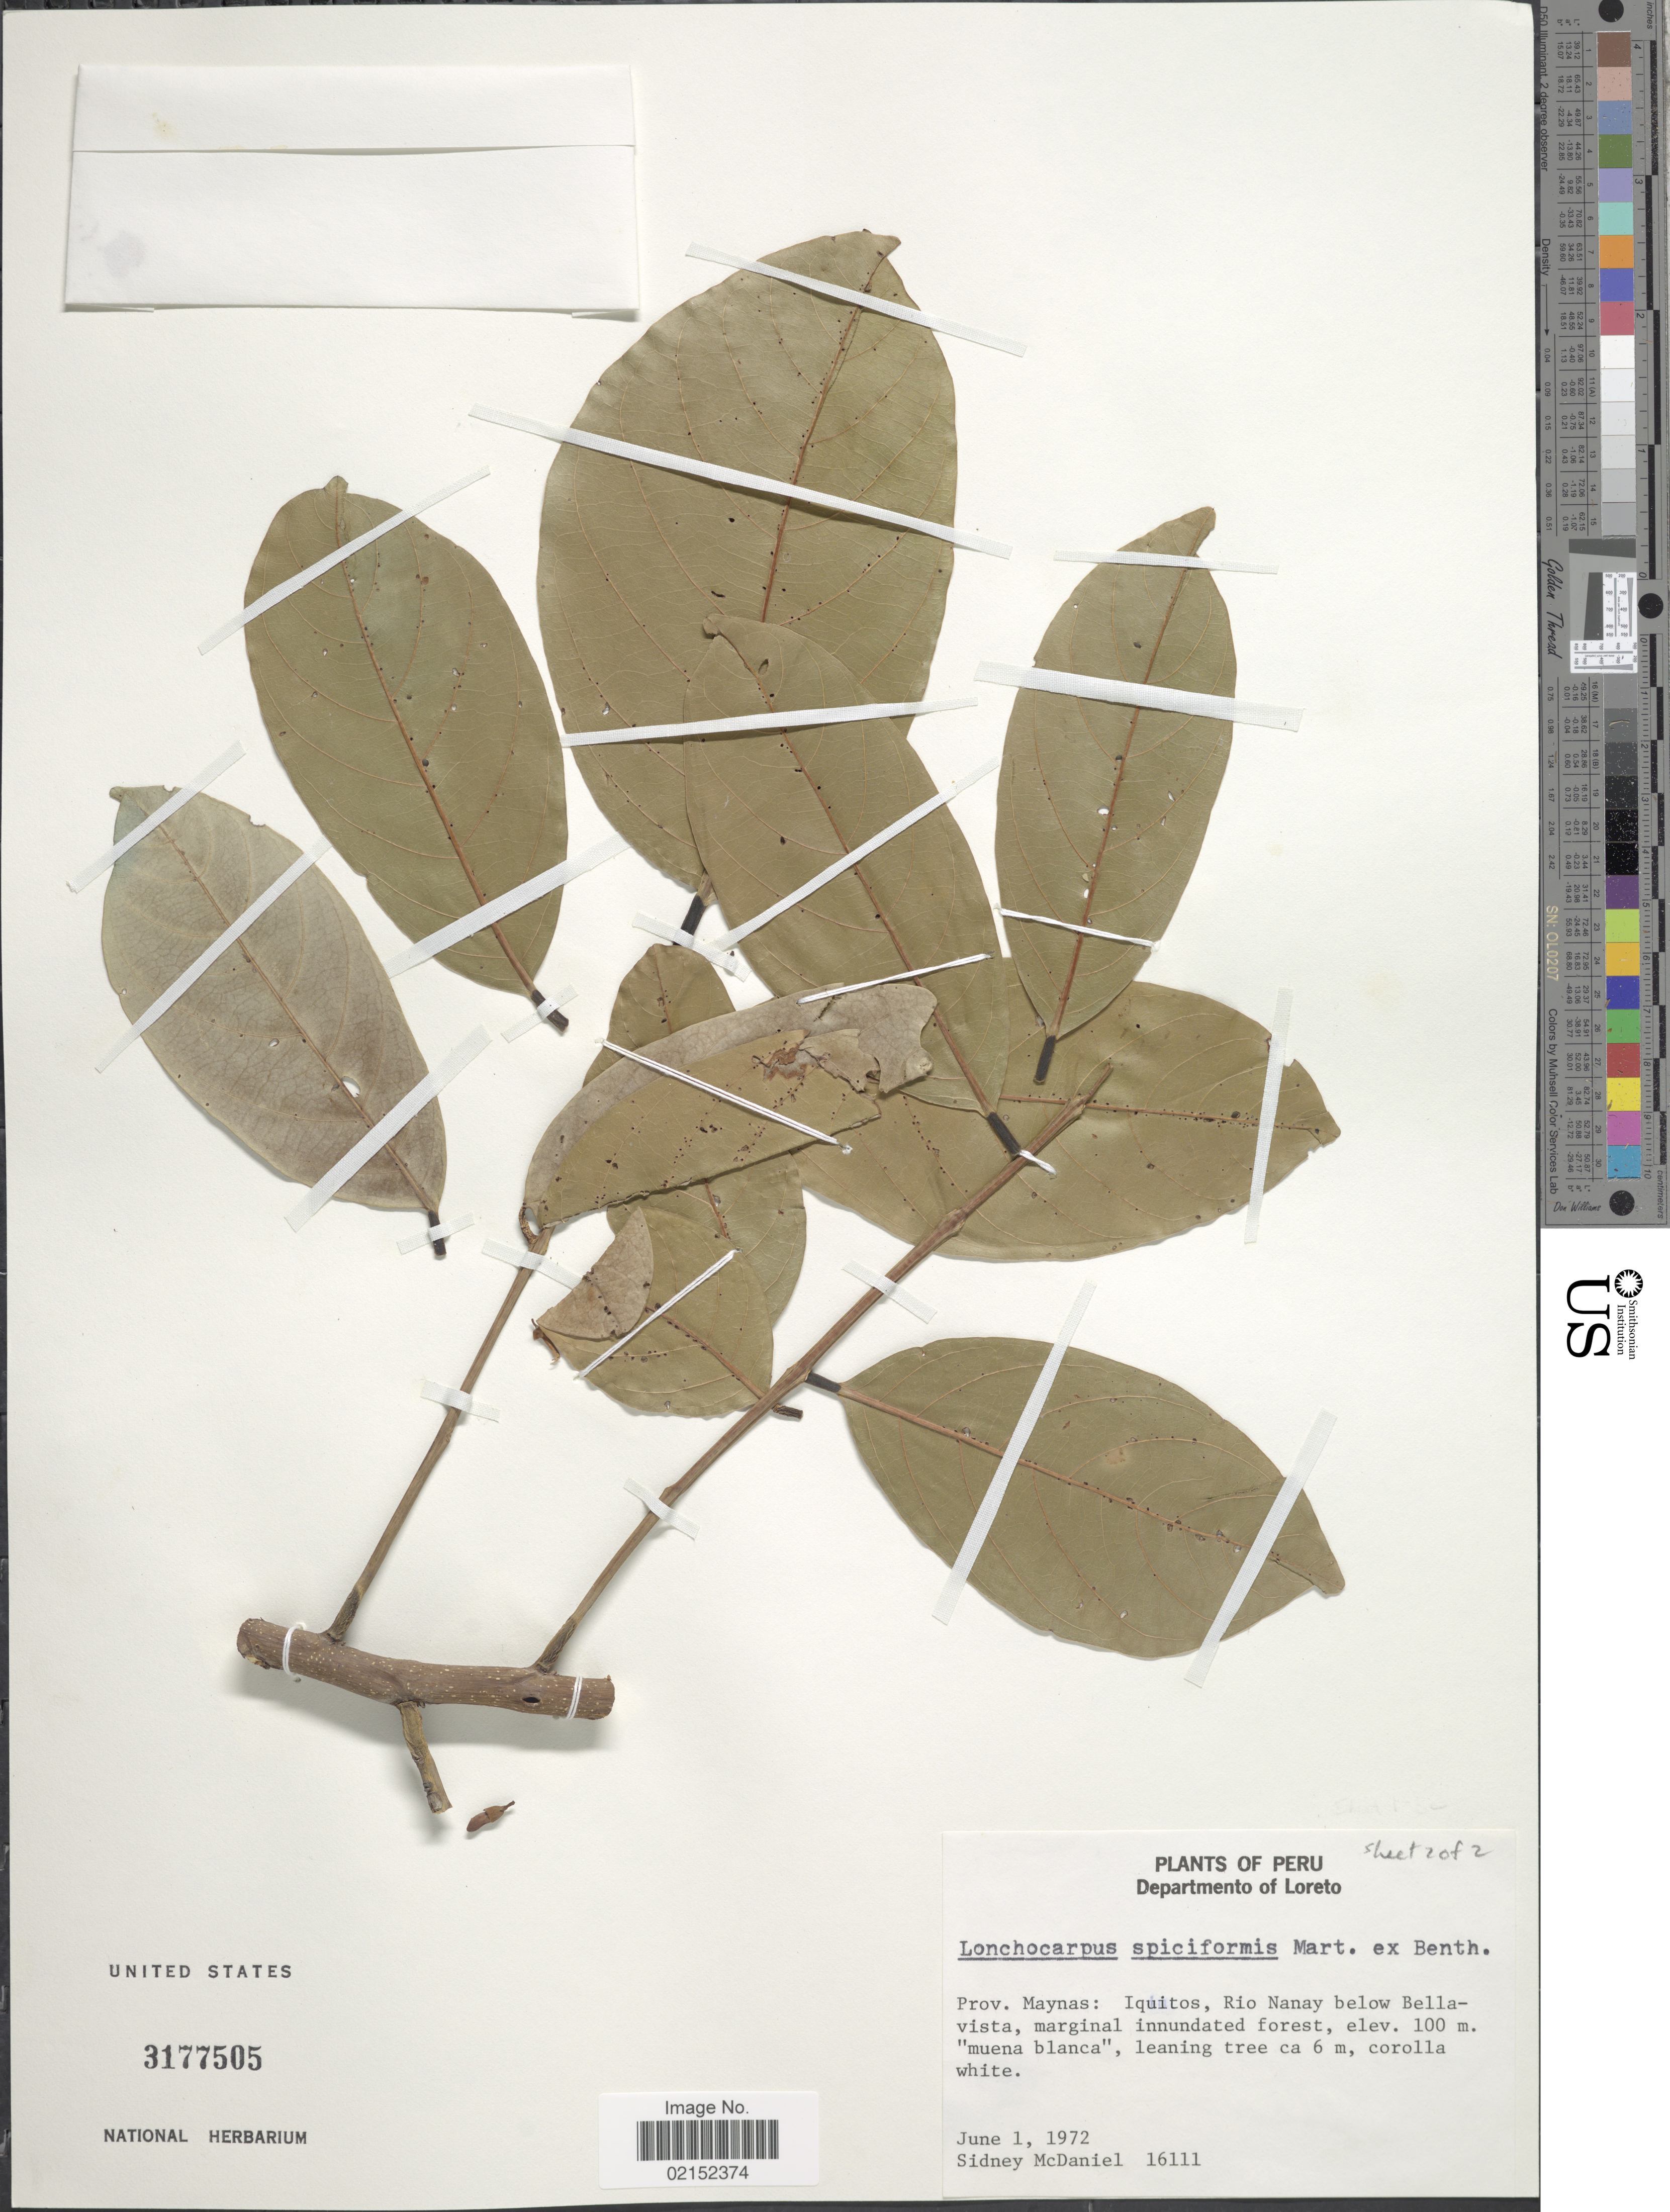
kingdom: Plantae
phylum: Tracheophyta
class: Magnoliopsida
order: Fabales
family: Fabaceae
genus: Lonchocarpus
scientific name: Lonchocarpus spiciflorus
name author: Mart. ex Benth.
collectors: S. McDaniel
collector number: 16111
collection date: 1972-06-01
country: Peru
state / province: Loreto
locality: Prov. Maynas: Iquitos, Rio Nanay below Bellavista, marginal innundated forest.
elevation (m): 100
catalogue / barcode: US 3177505